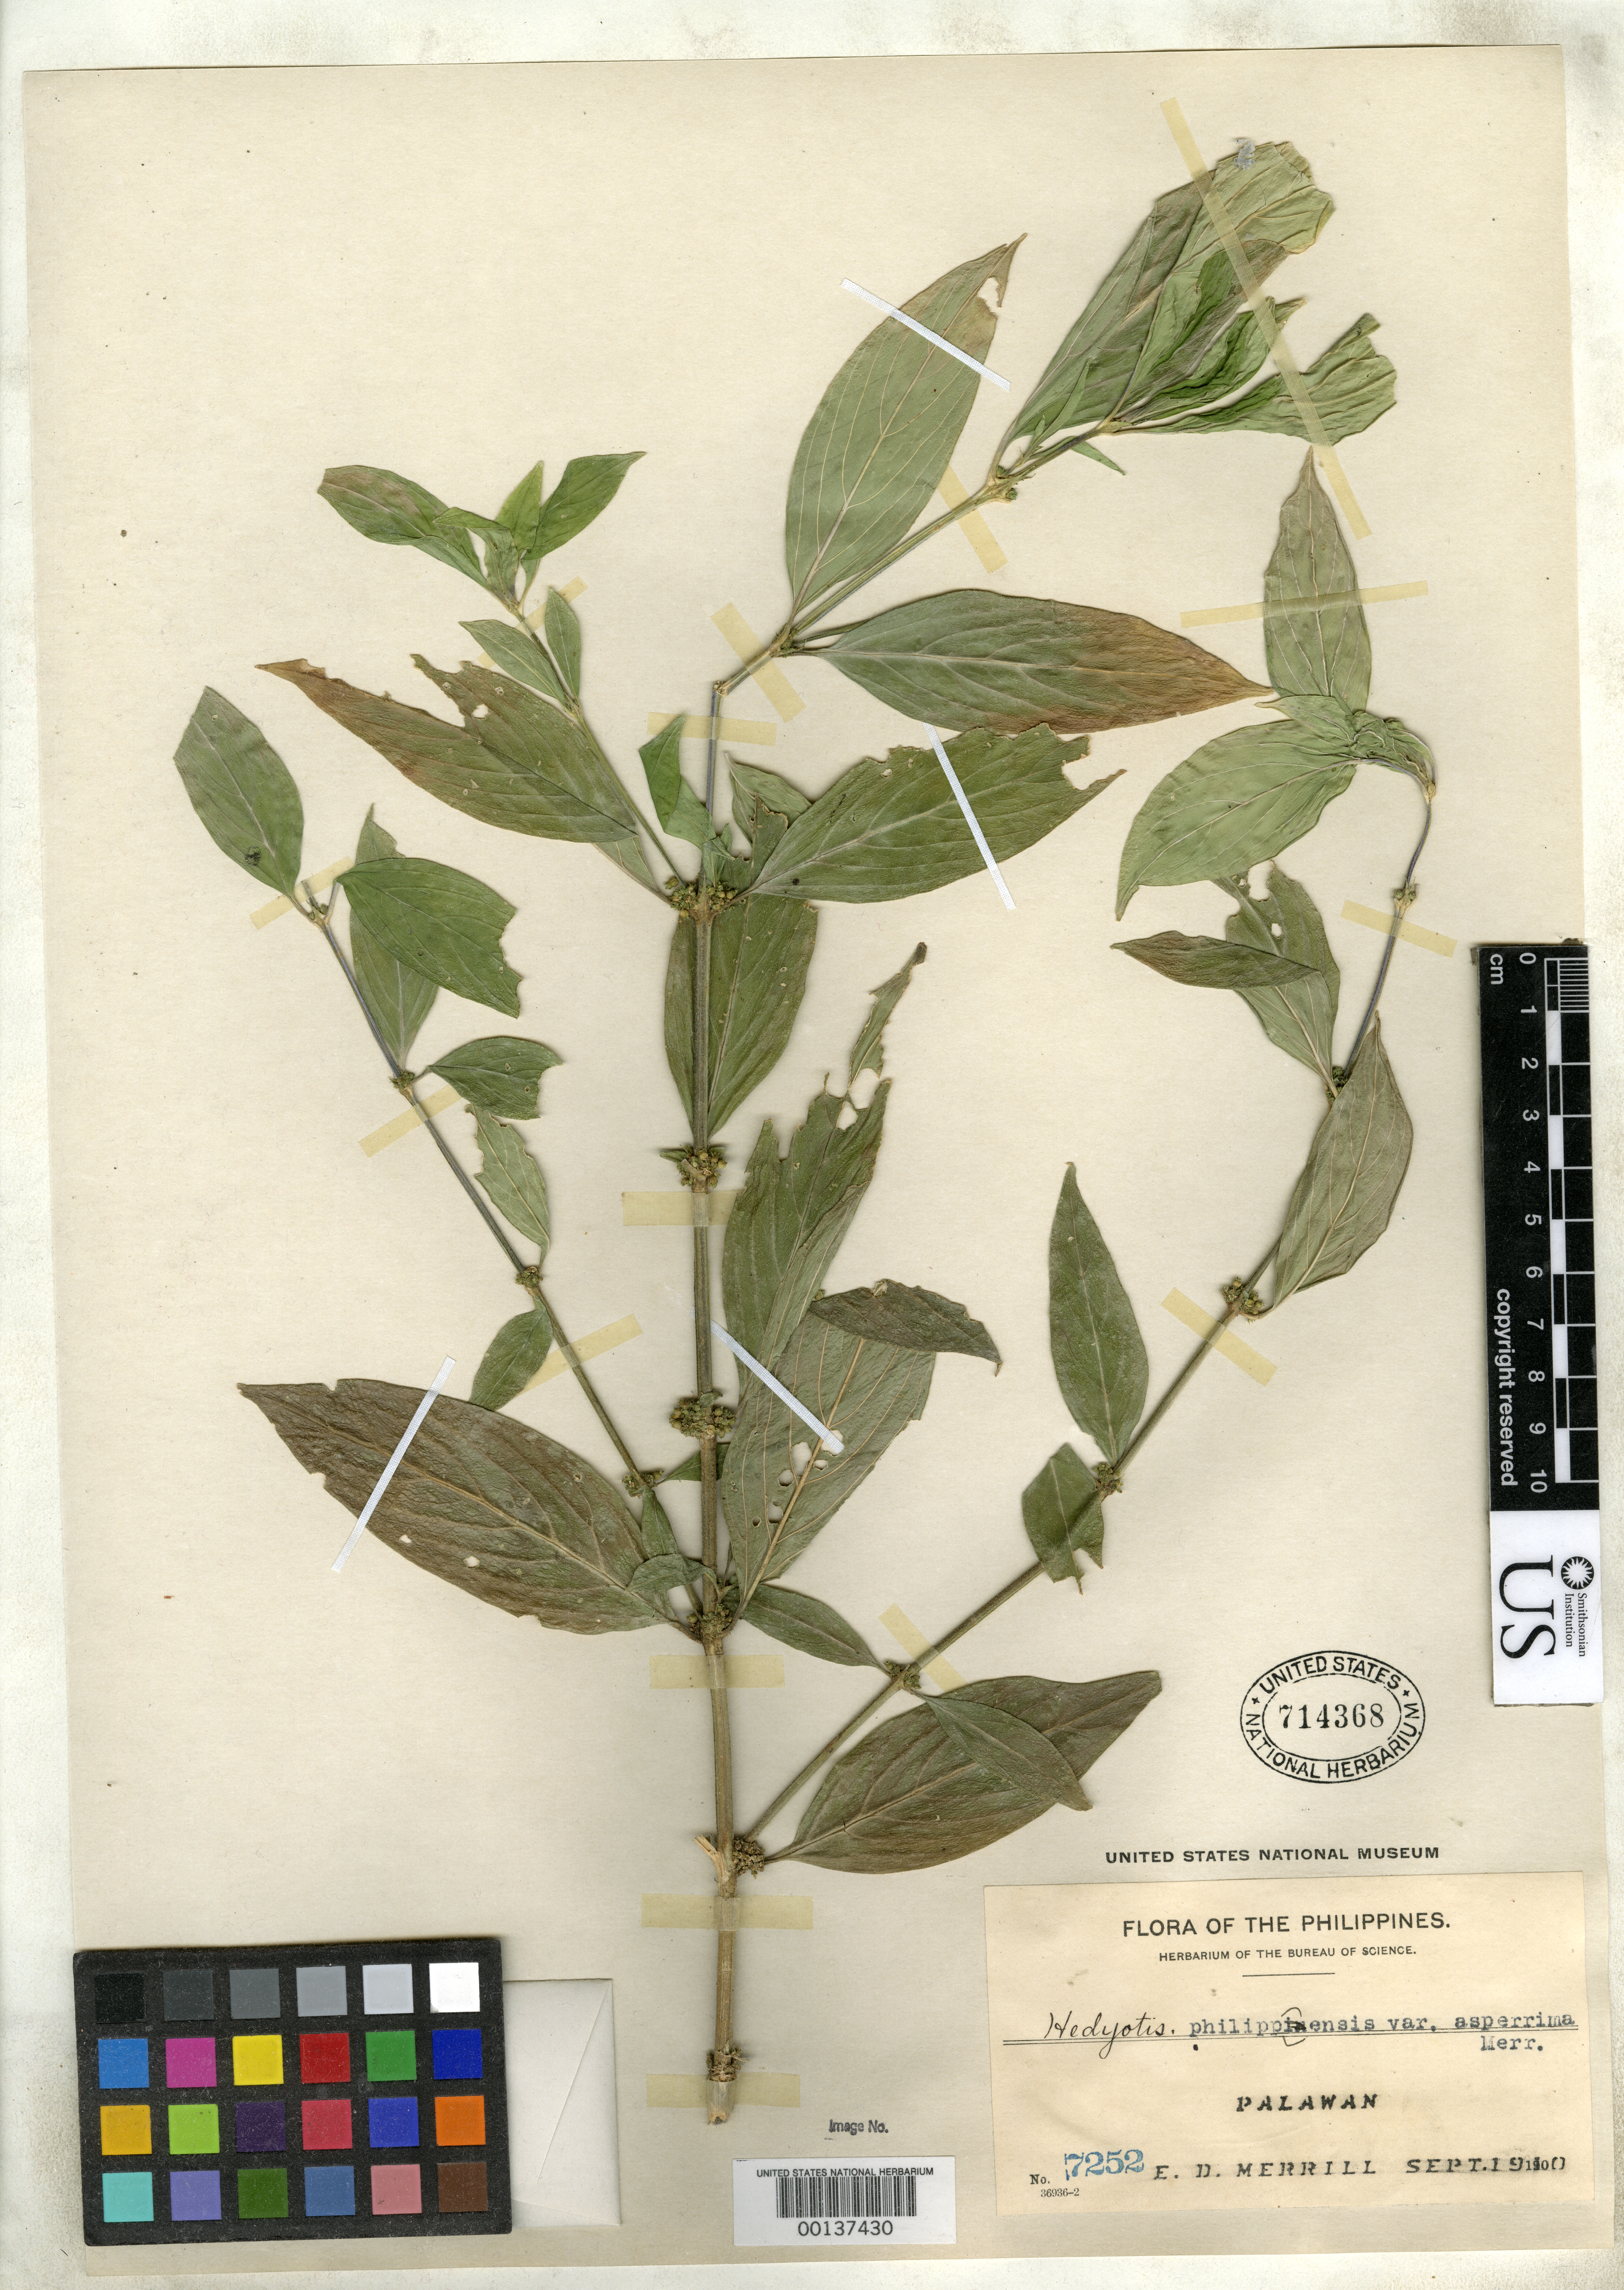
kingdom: Plantae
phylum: Tracheophyta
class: Magnoliopsida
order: Gentianales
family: Rubiaceae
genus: Hedyotis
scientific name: Hedyotis philippensis var. asperrima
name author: Merr.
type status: Isotype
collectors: E. D. Merrill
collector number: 7252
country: Philippines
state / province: Mimaropa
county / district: Palawan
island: Palawan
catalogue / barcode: US 714368